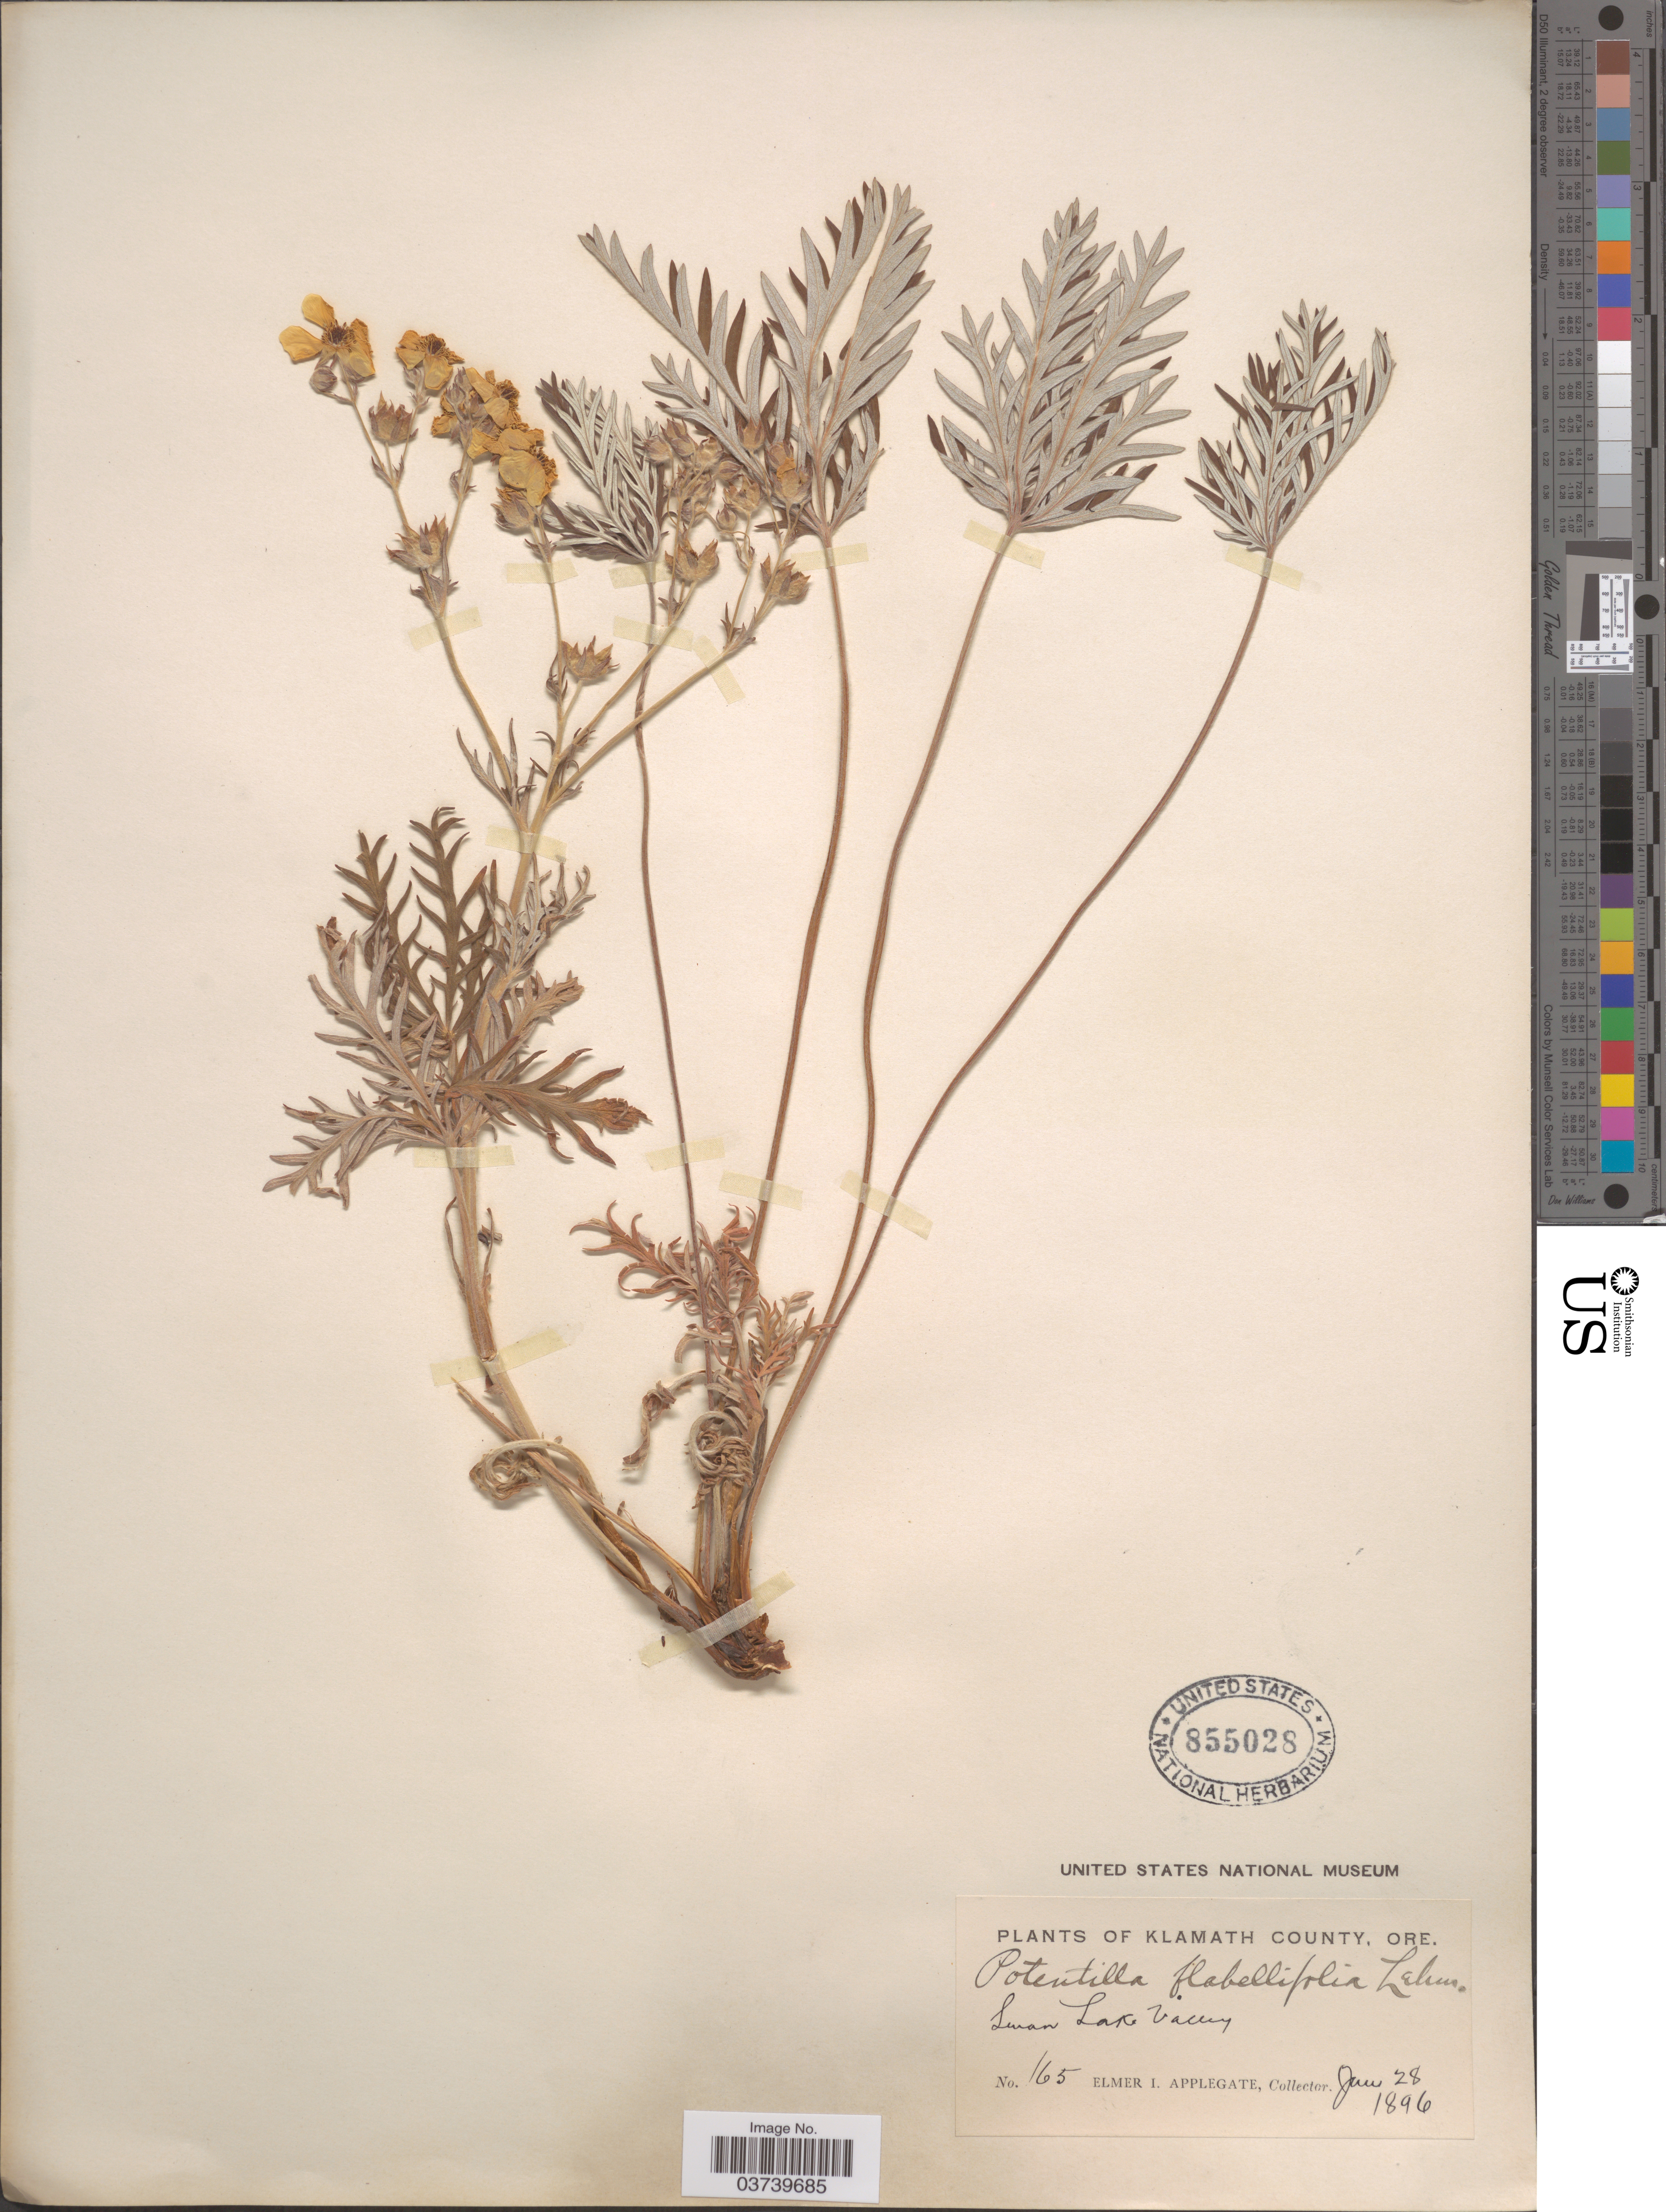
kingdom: Plantae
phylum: Tracheophyta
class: Magnoliopsida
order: Rosales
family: Rosaceae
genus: Potentilla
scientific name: Potentilla gracilis var. flabelliformis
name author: (Lehm.) Nutt.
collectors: E. I. Applegate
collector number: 165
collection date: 1896-06-28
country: United States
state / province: Oregon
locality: Klamath County. Swan Lake Valley.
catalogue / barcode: US 855028